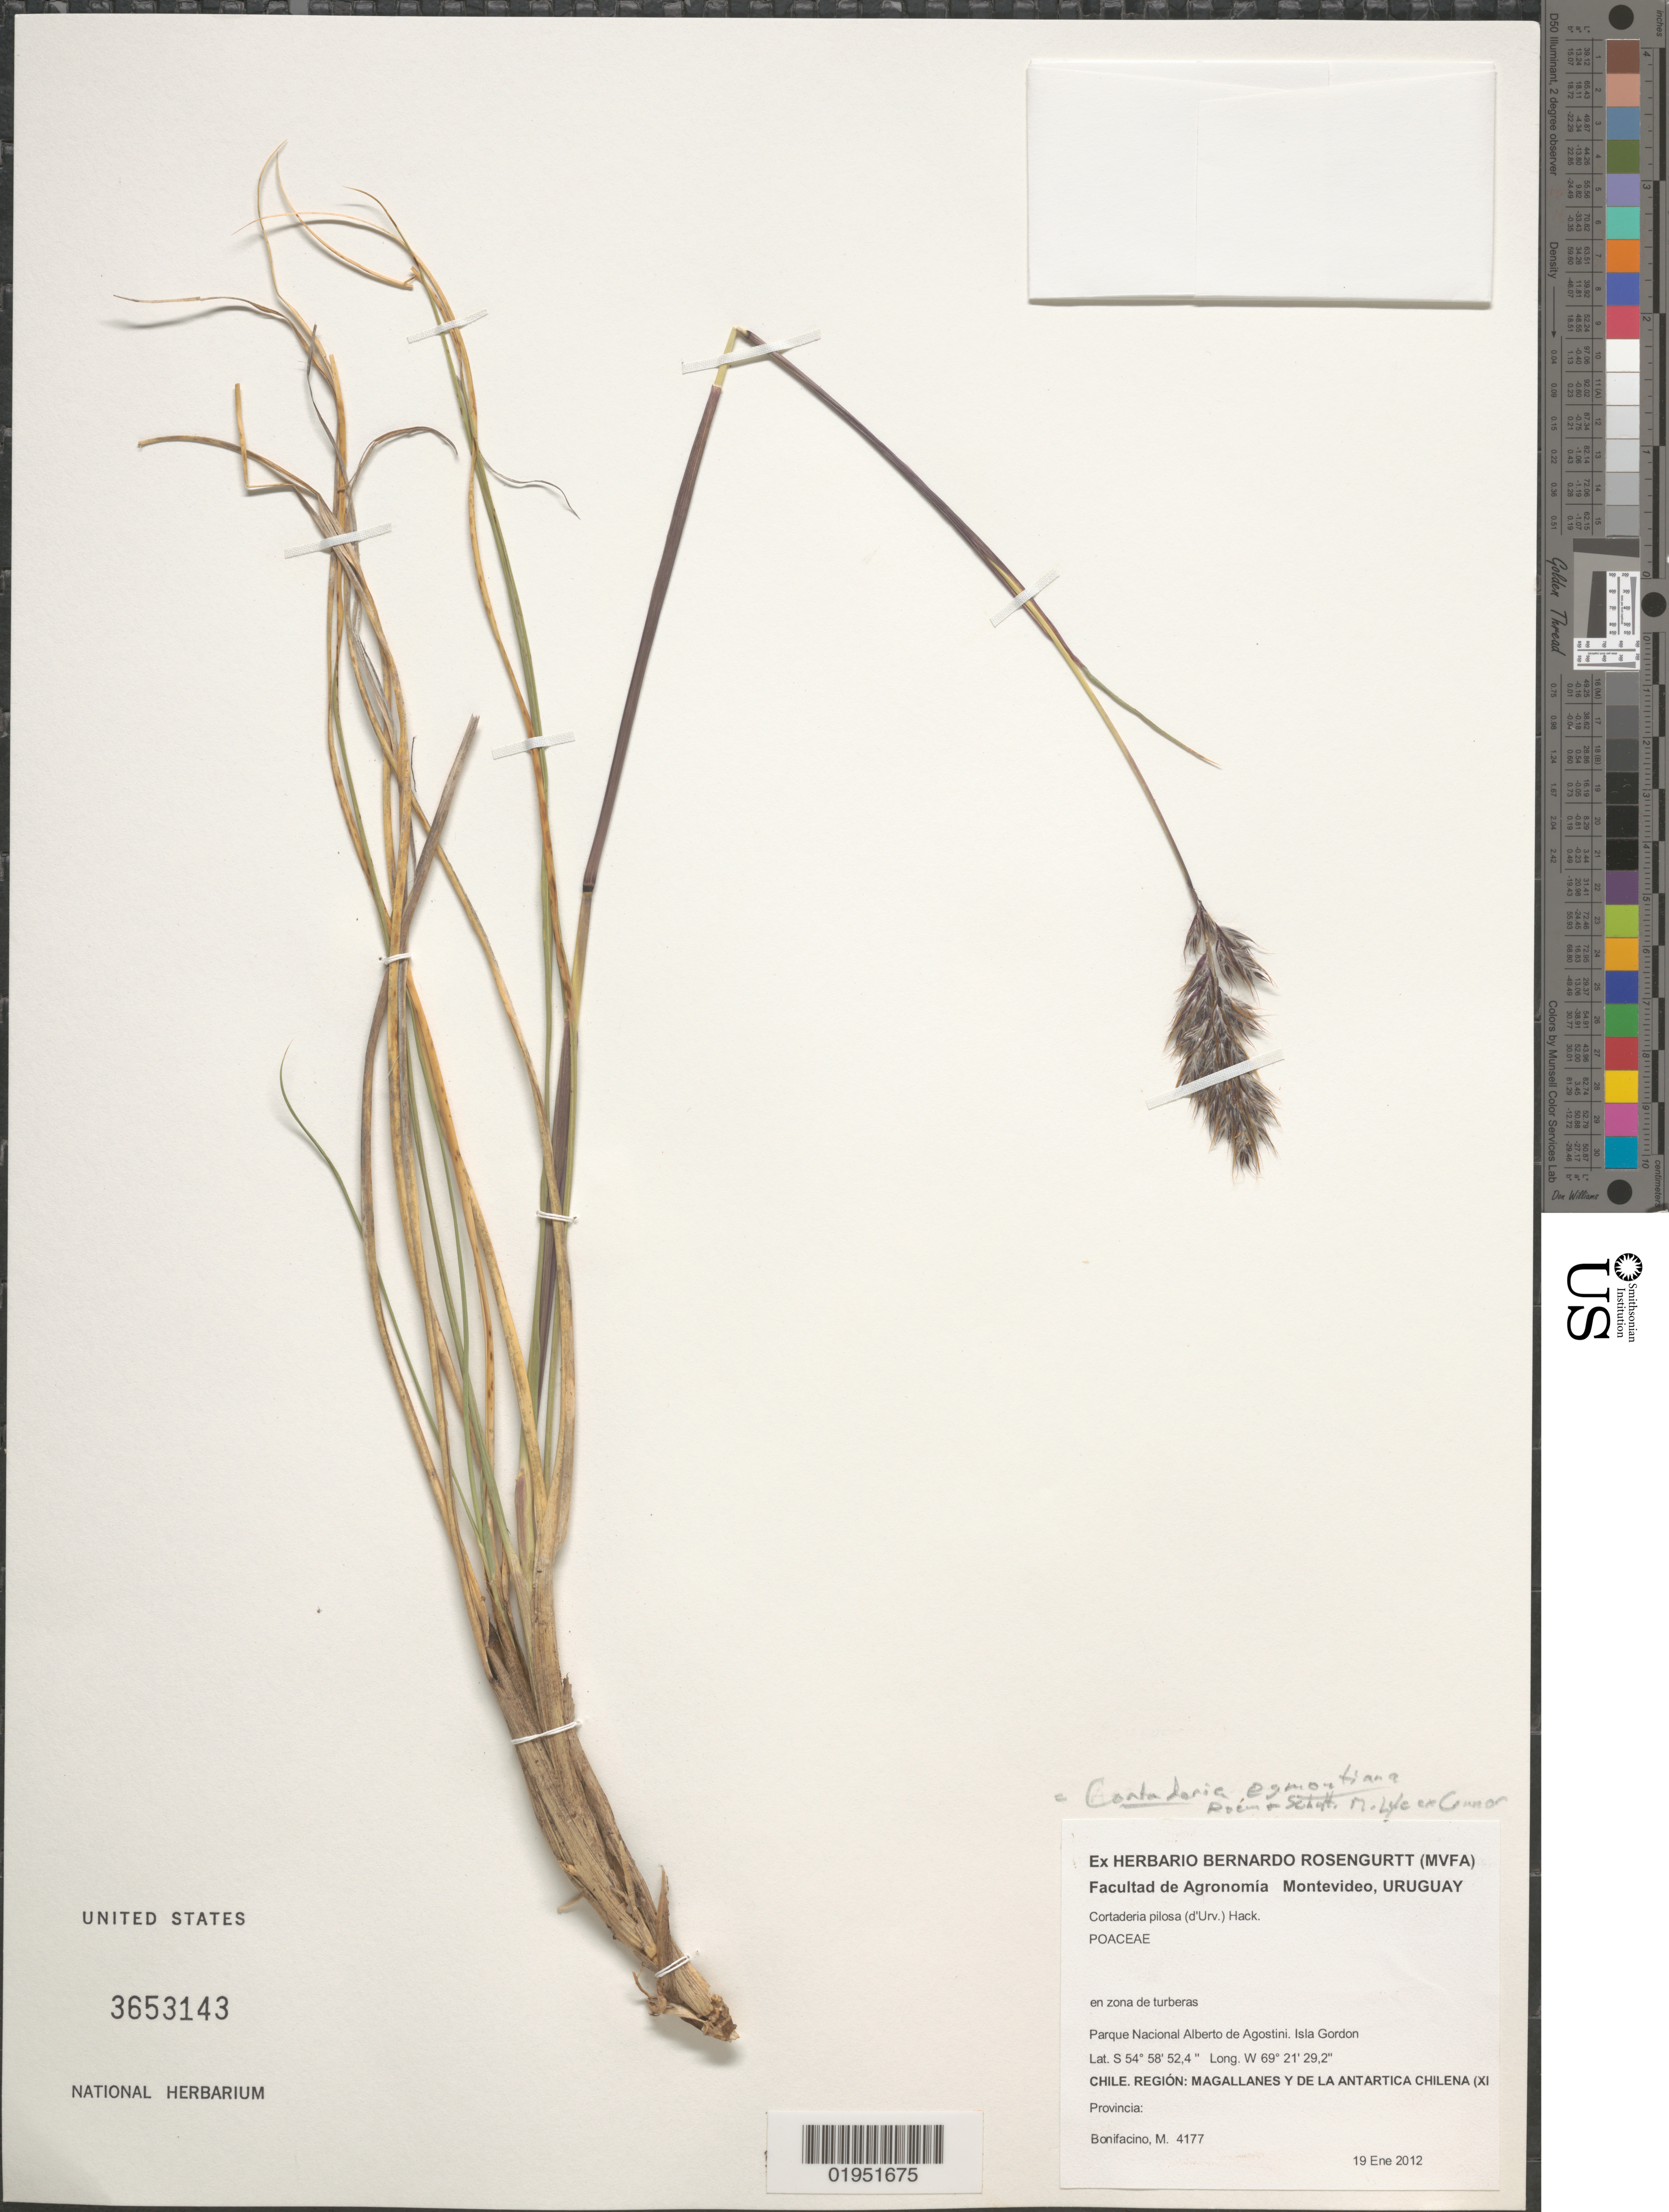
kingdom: Plantae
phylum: Tracheophyta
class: Liliopsida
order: Poales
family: Poaceae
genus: Cortaderia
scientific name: Cortaderia egmontiana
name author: (Roem. & Schult.) Lyle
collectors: M. Bonifacino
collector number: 4177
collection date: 2012-01-19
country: Chile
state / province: Magallanes y de la Antártica Chilena (XII)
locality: Parque Nacional Alberto de Agostini. Isla Gordon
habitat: en zona de turberas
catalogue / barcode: US 3653143